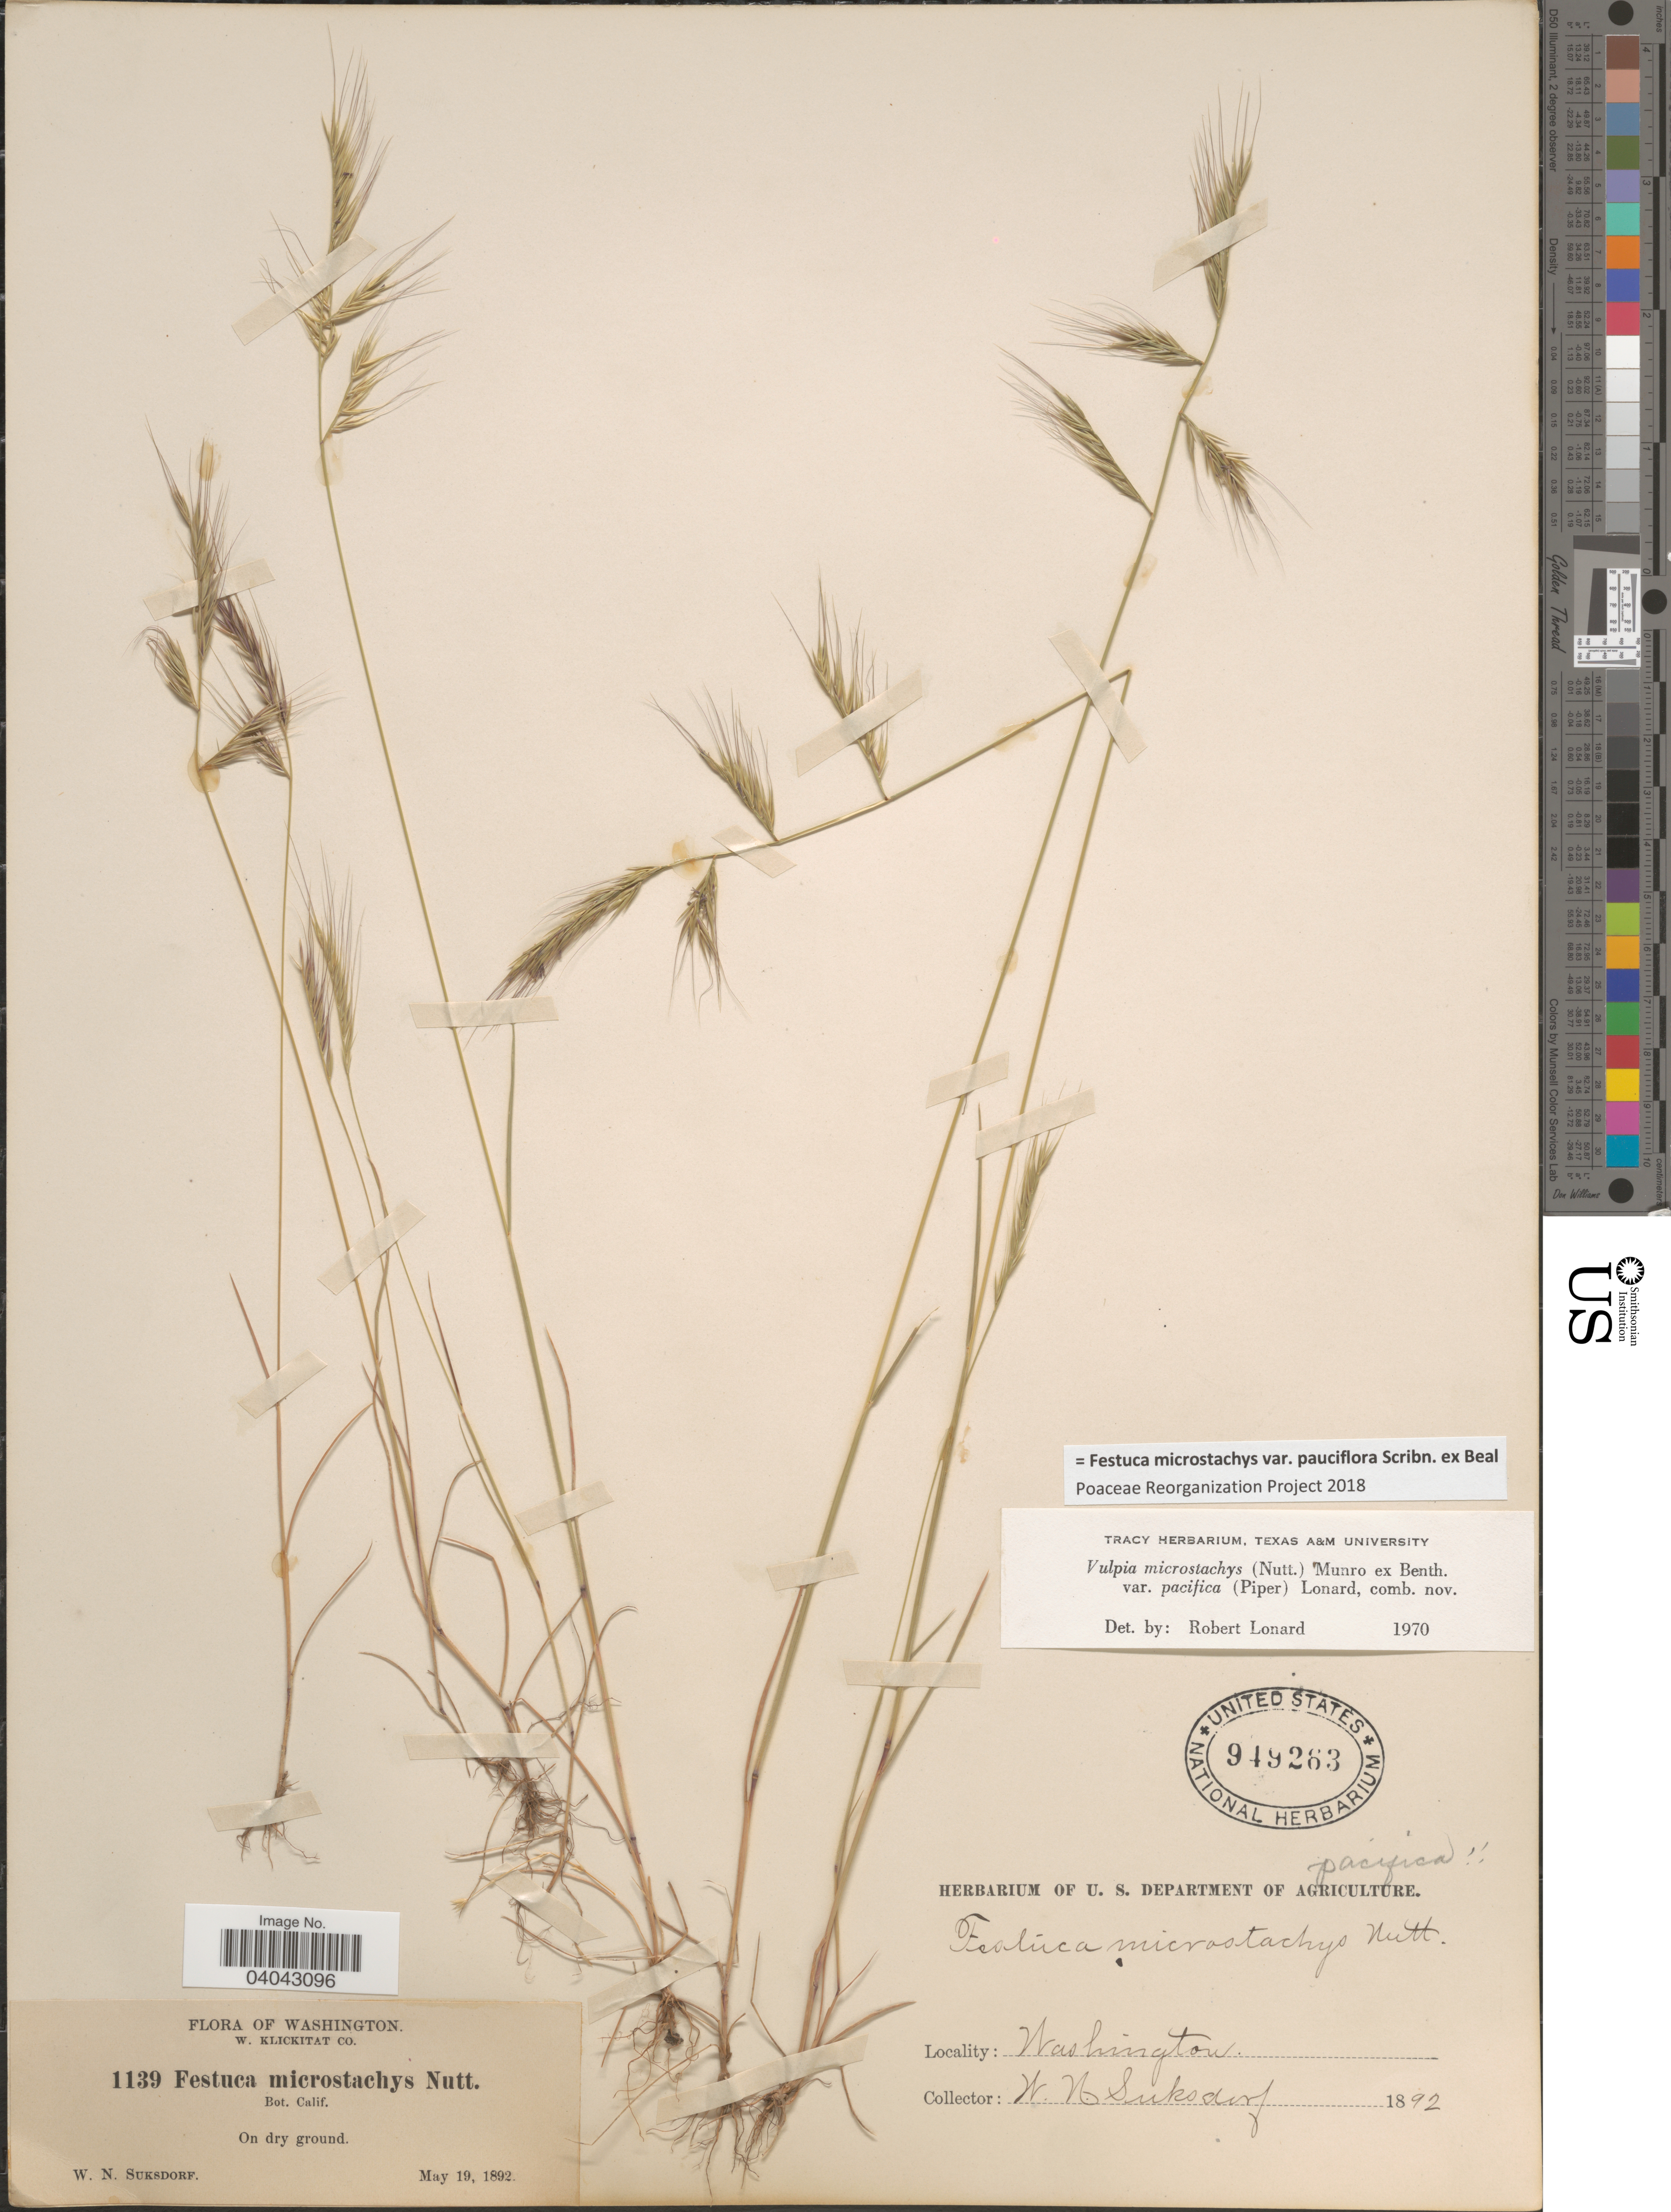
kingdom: Plantae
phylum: Tracheophyta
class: Liliopsida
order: Poales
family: Poaceae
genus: Festuca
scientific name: Festuca microstachys var. pauciflora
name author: Scribn. ex W.J. Beal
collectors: W. N. Suksdorf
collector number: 1139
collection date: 1892-05-19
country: United States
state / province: Washington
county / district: Klickitat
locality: W. Klickitat Co.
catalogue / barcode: US 949263